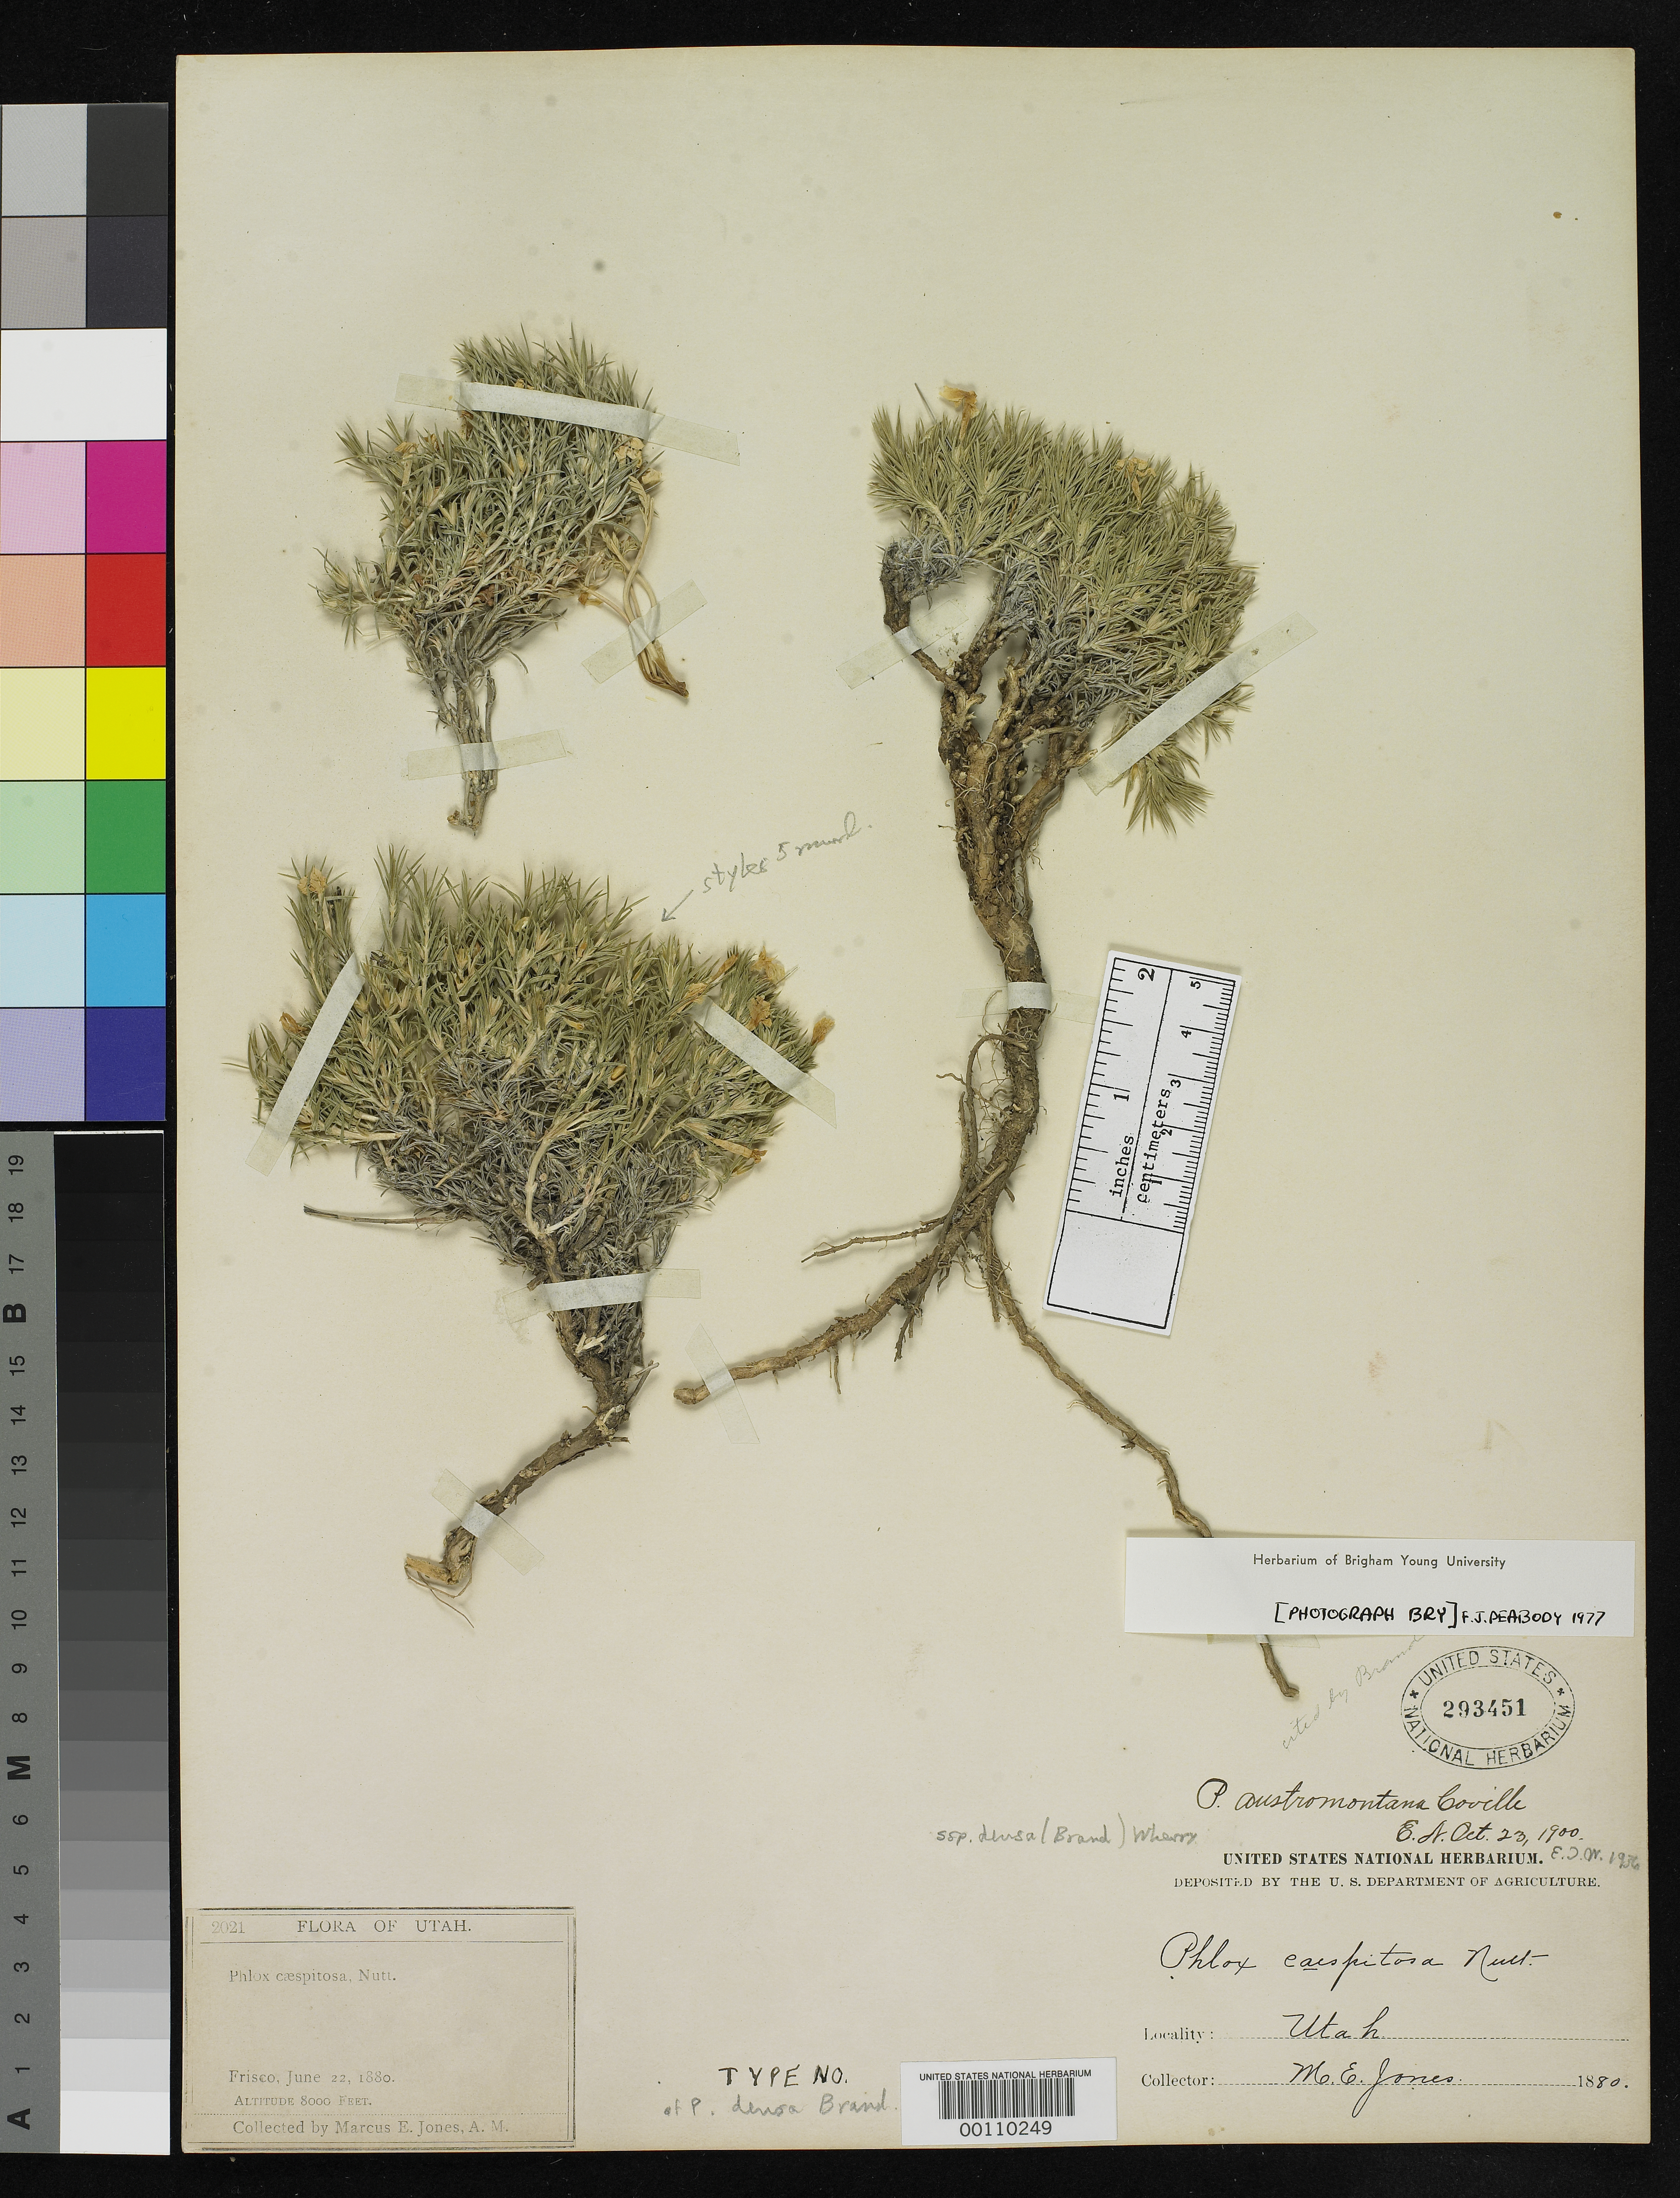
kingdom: Plantae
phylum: Tracheophyta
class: Magnoliopsida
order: Ericales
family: Polemoniaceae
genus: Phlox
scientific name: Phlox densa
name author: Brand in Engl.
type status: Isosyntype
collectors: M. E. Jones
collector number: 2021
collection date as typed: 22 Jun 1880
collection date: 1880-06-22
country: United States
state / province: Utah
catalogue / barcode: US 293451